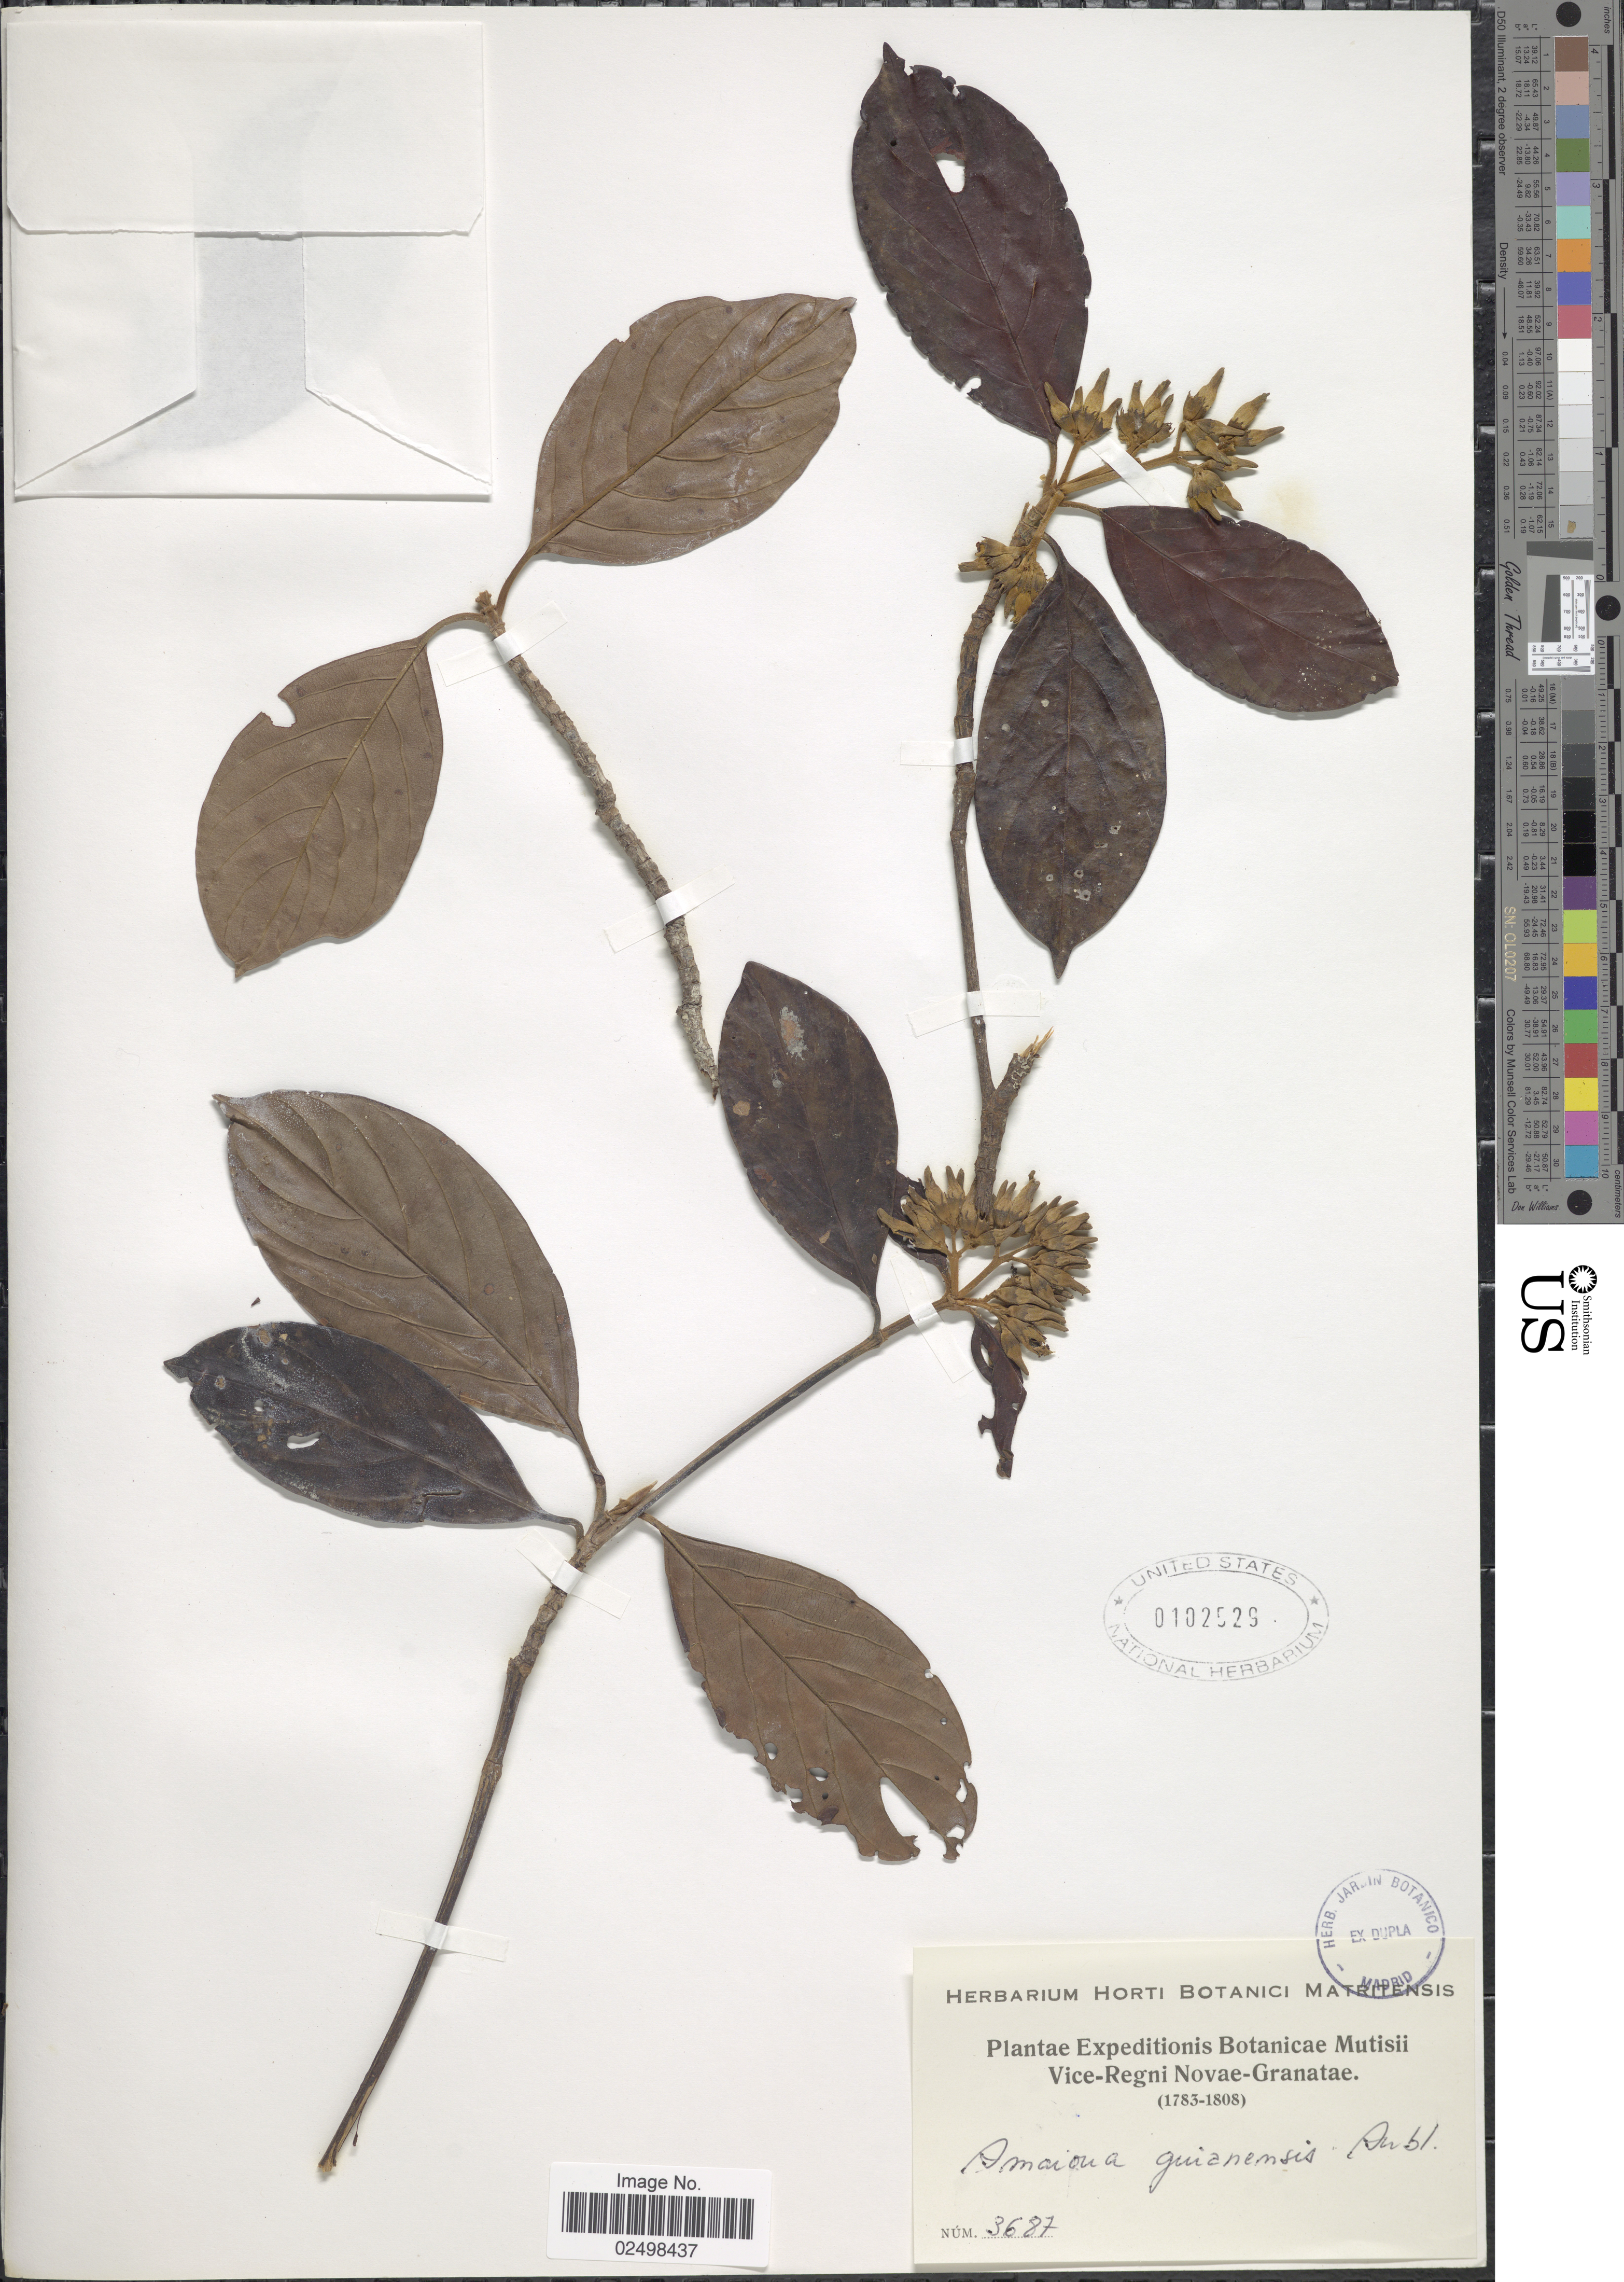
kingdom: Plantae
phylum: Tracheophyta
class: Magnoliopsida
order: Gentianales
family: Rubiaceae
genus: Amaioua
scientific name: Amaioua guianensis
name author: Aubl.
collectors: Expeditions Botanicae Mutisii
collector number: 3687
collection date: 1783/1808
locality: Vice-Regni Novae-Granatae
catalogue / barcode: US 102529